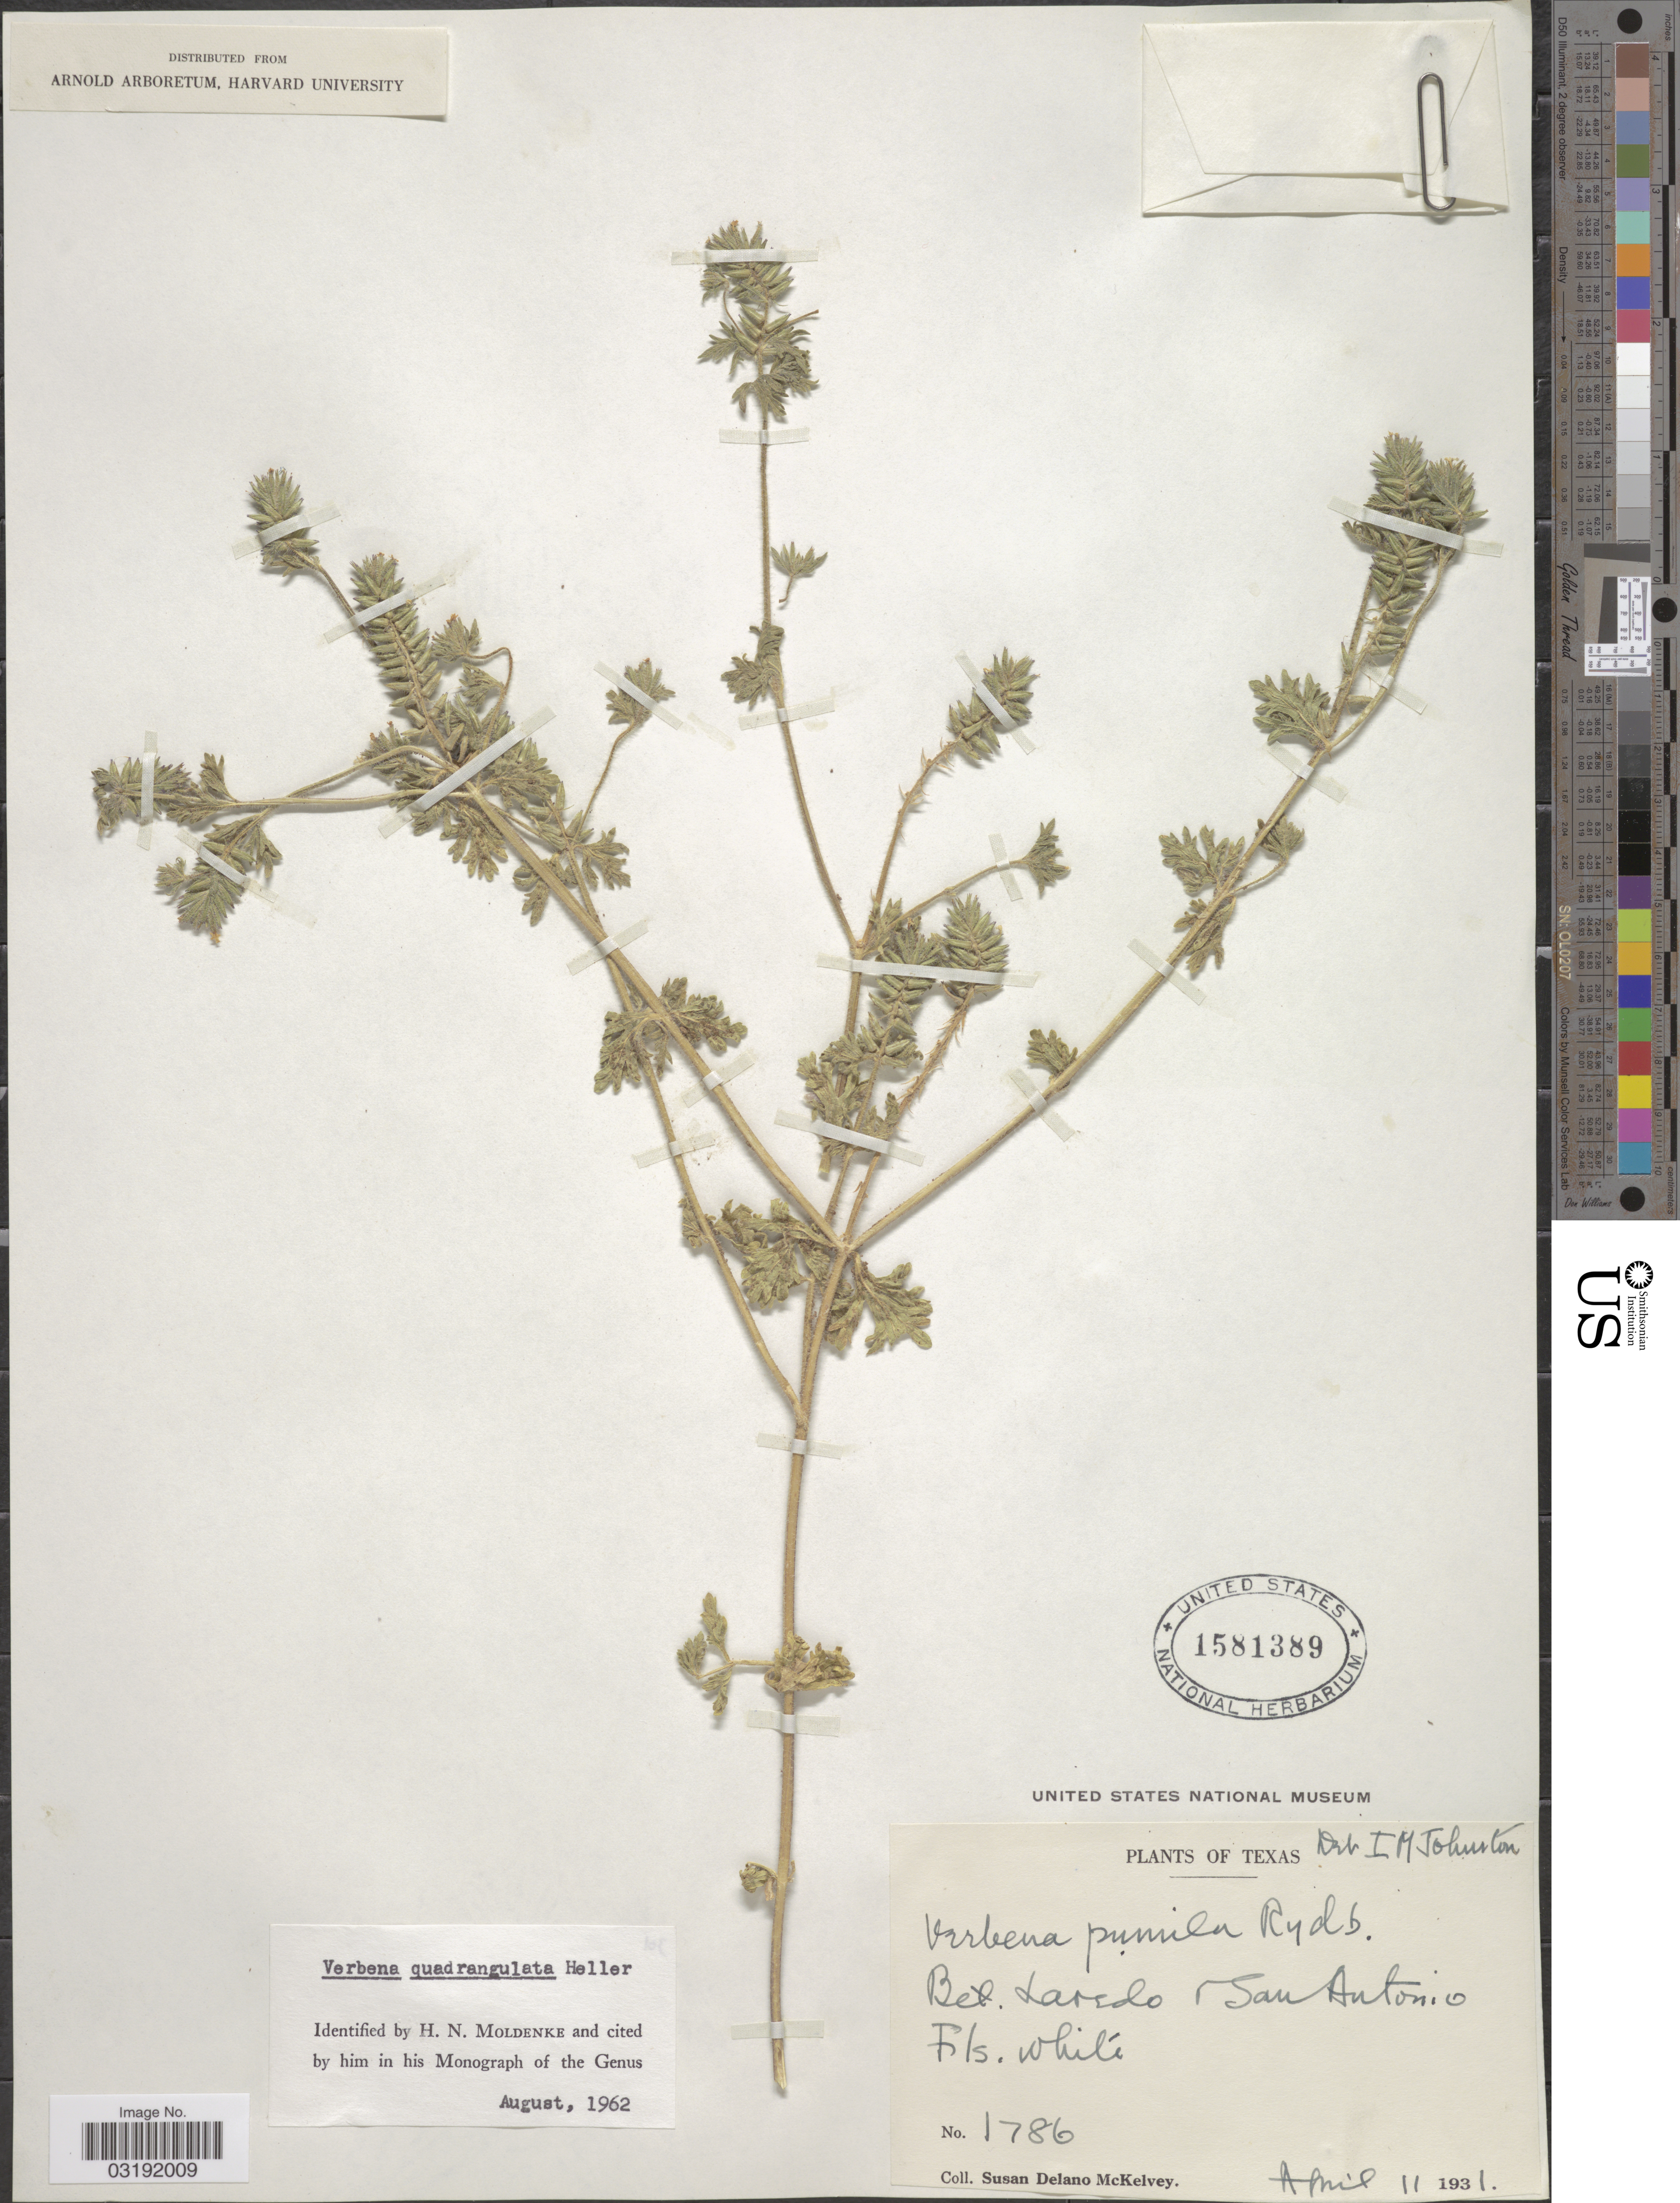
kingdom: Plantae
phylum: Tracheophyta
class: Magnoliopsida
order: Lamiales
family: Verbenaceae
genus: Verbena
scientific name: Verbena quadrangulata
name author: A. Heller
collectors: S. A. McKelvey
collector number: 1786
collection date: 1931-04-11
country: United States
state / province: Texas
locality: Bet. Laredo & San Antonio.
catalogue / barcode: US 1581389